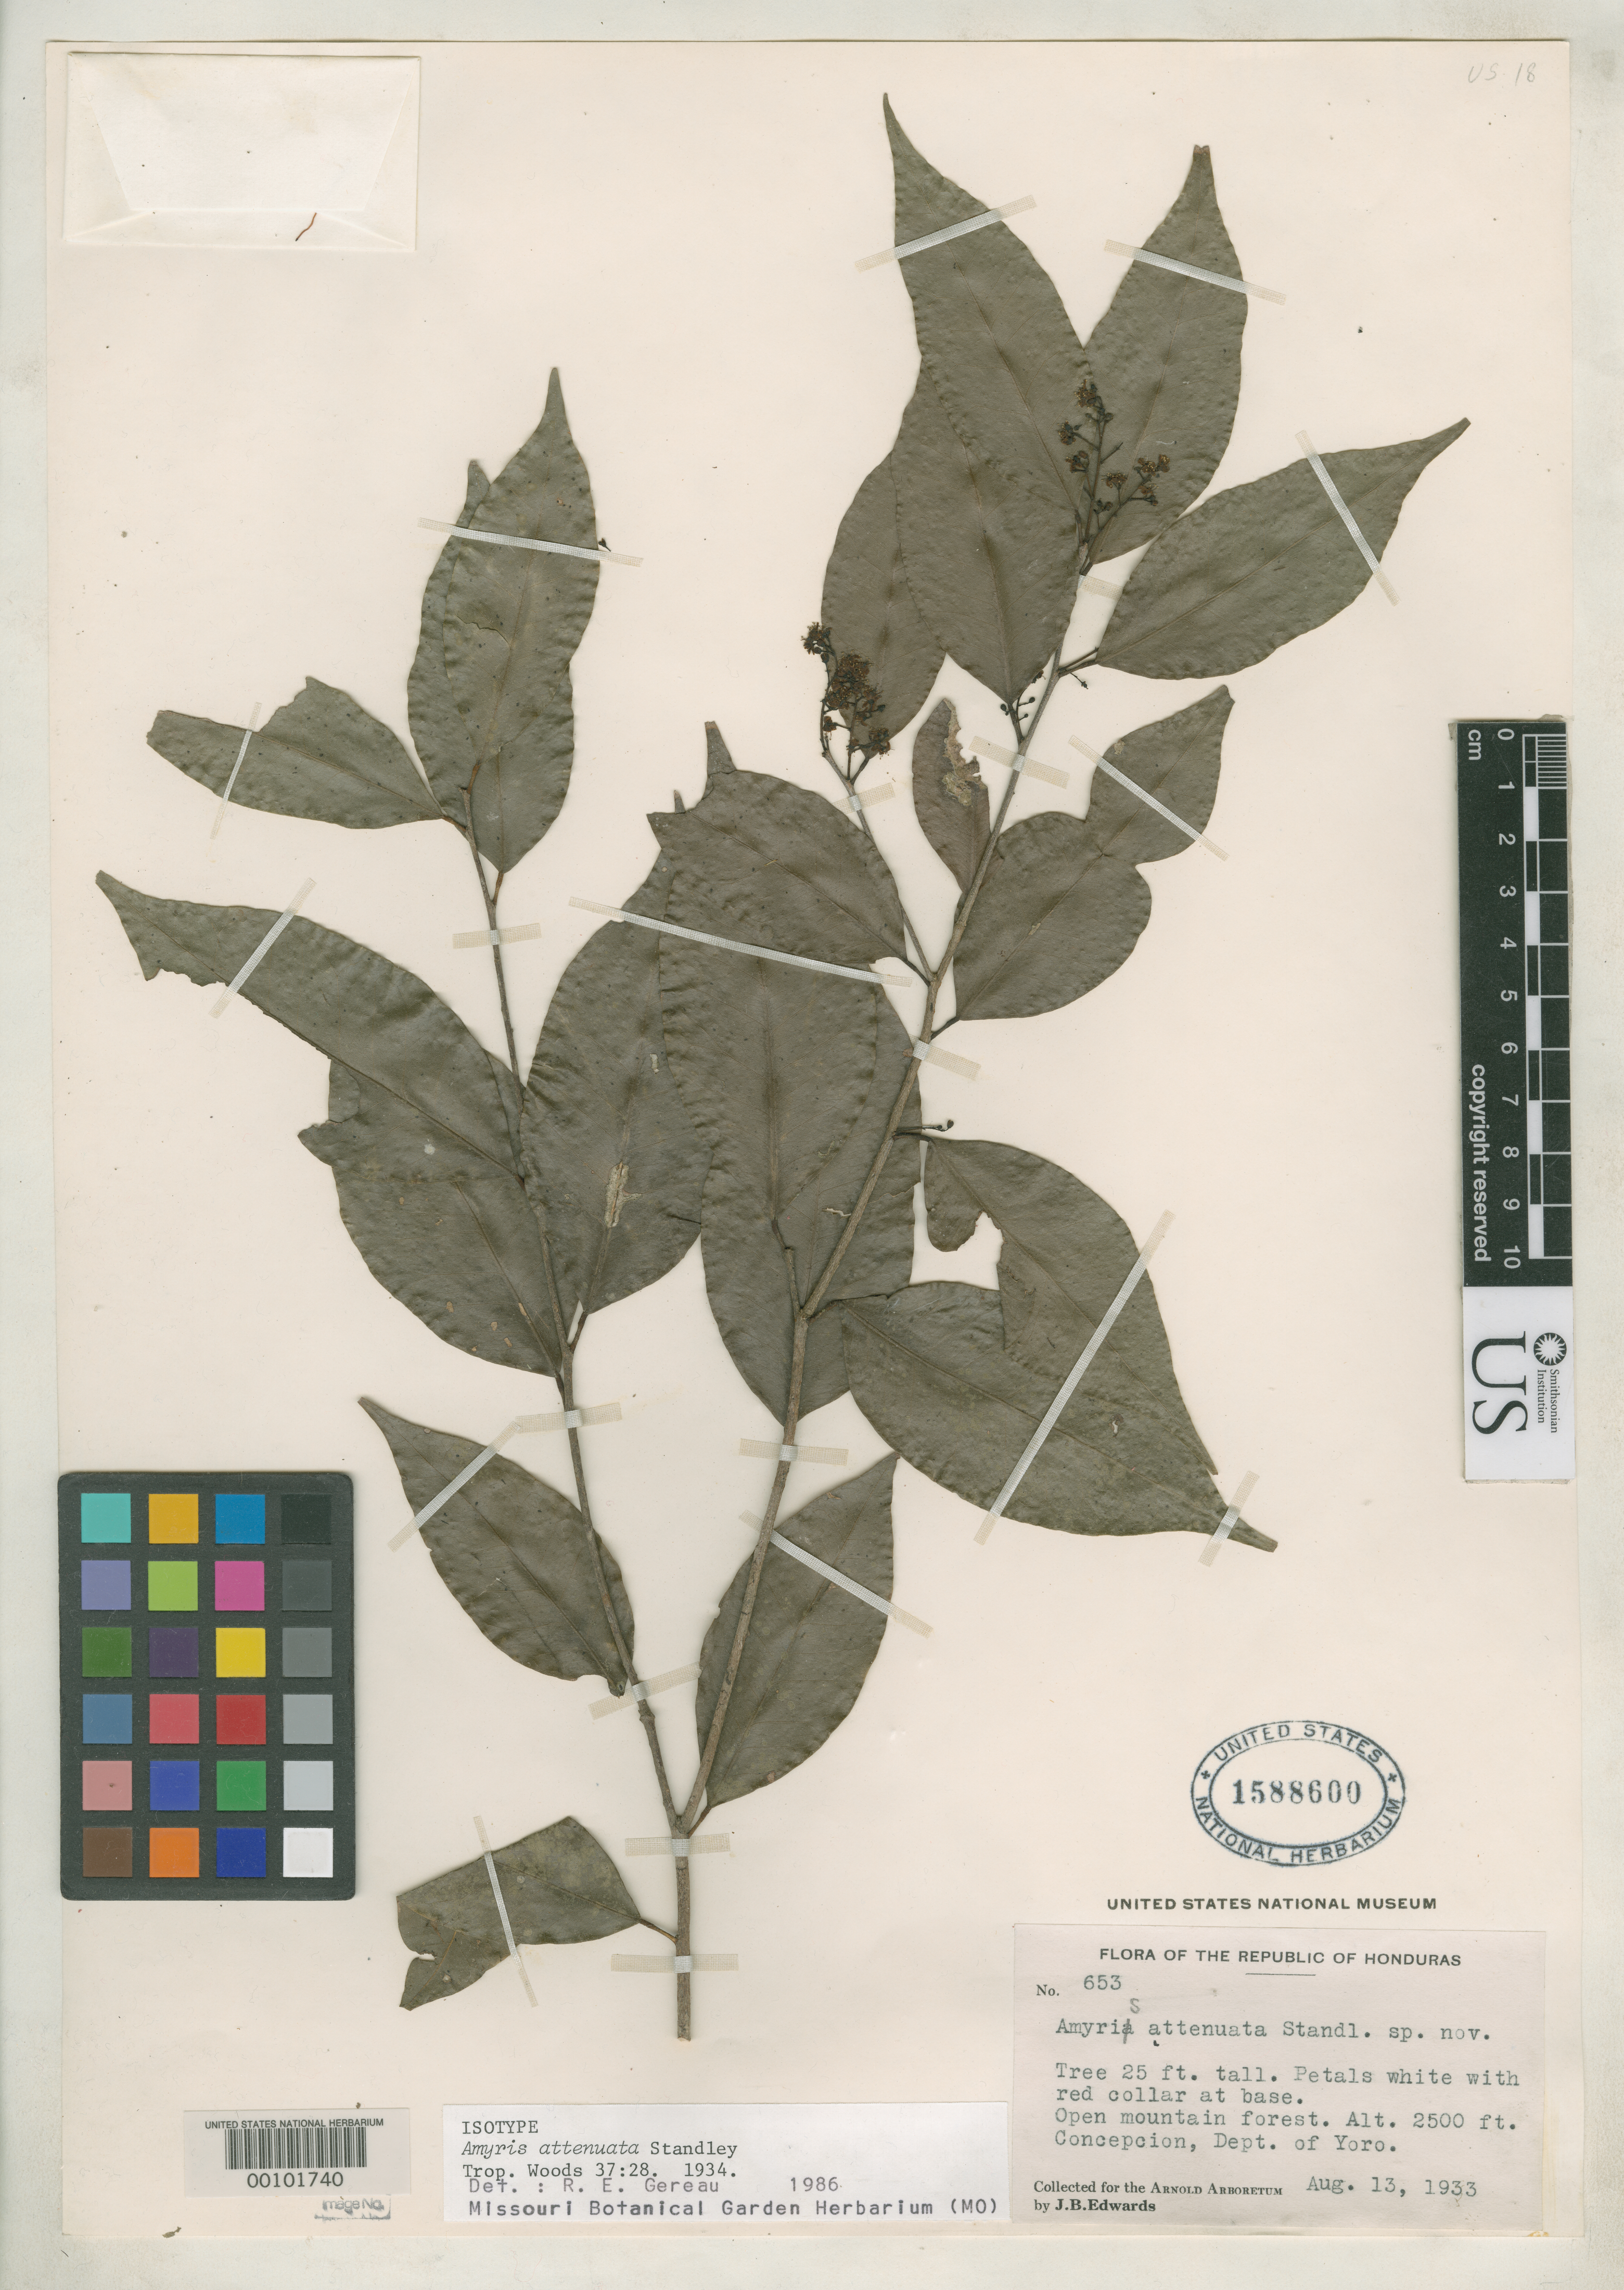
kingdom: Plantae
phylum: Tracheophyta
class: Magnoliopsida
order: Sapindales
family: Rutaceae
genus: Amyris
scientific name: Amyris attenuata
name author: Standl.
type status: Isotype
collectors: J. B. Edwards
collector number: P-653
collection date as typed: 13 Aug 1933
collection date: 1933-08-13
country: Honduras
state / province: Yoro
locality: Concepcion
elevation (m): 750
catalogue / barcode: US 1588600